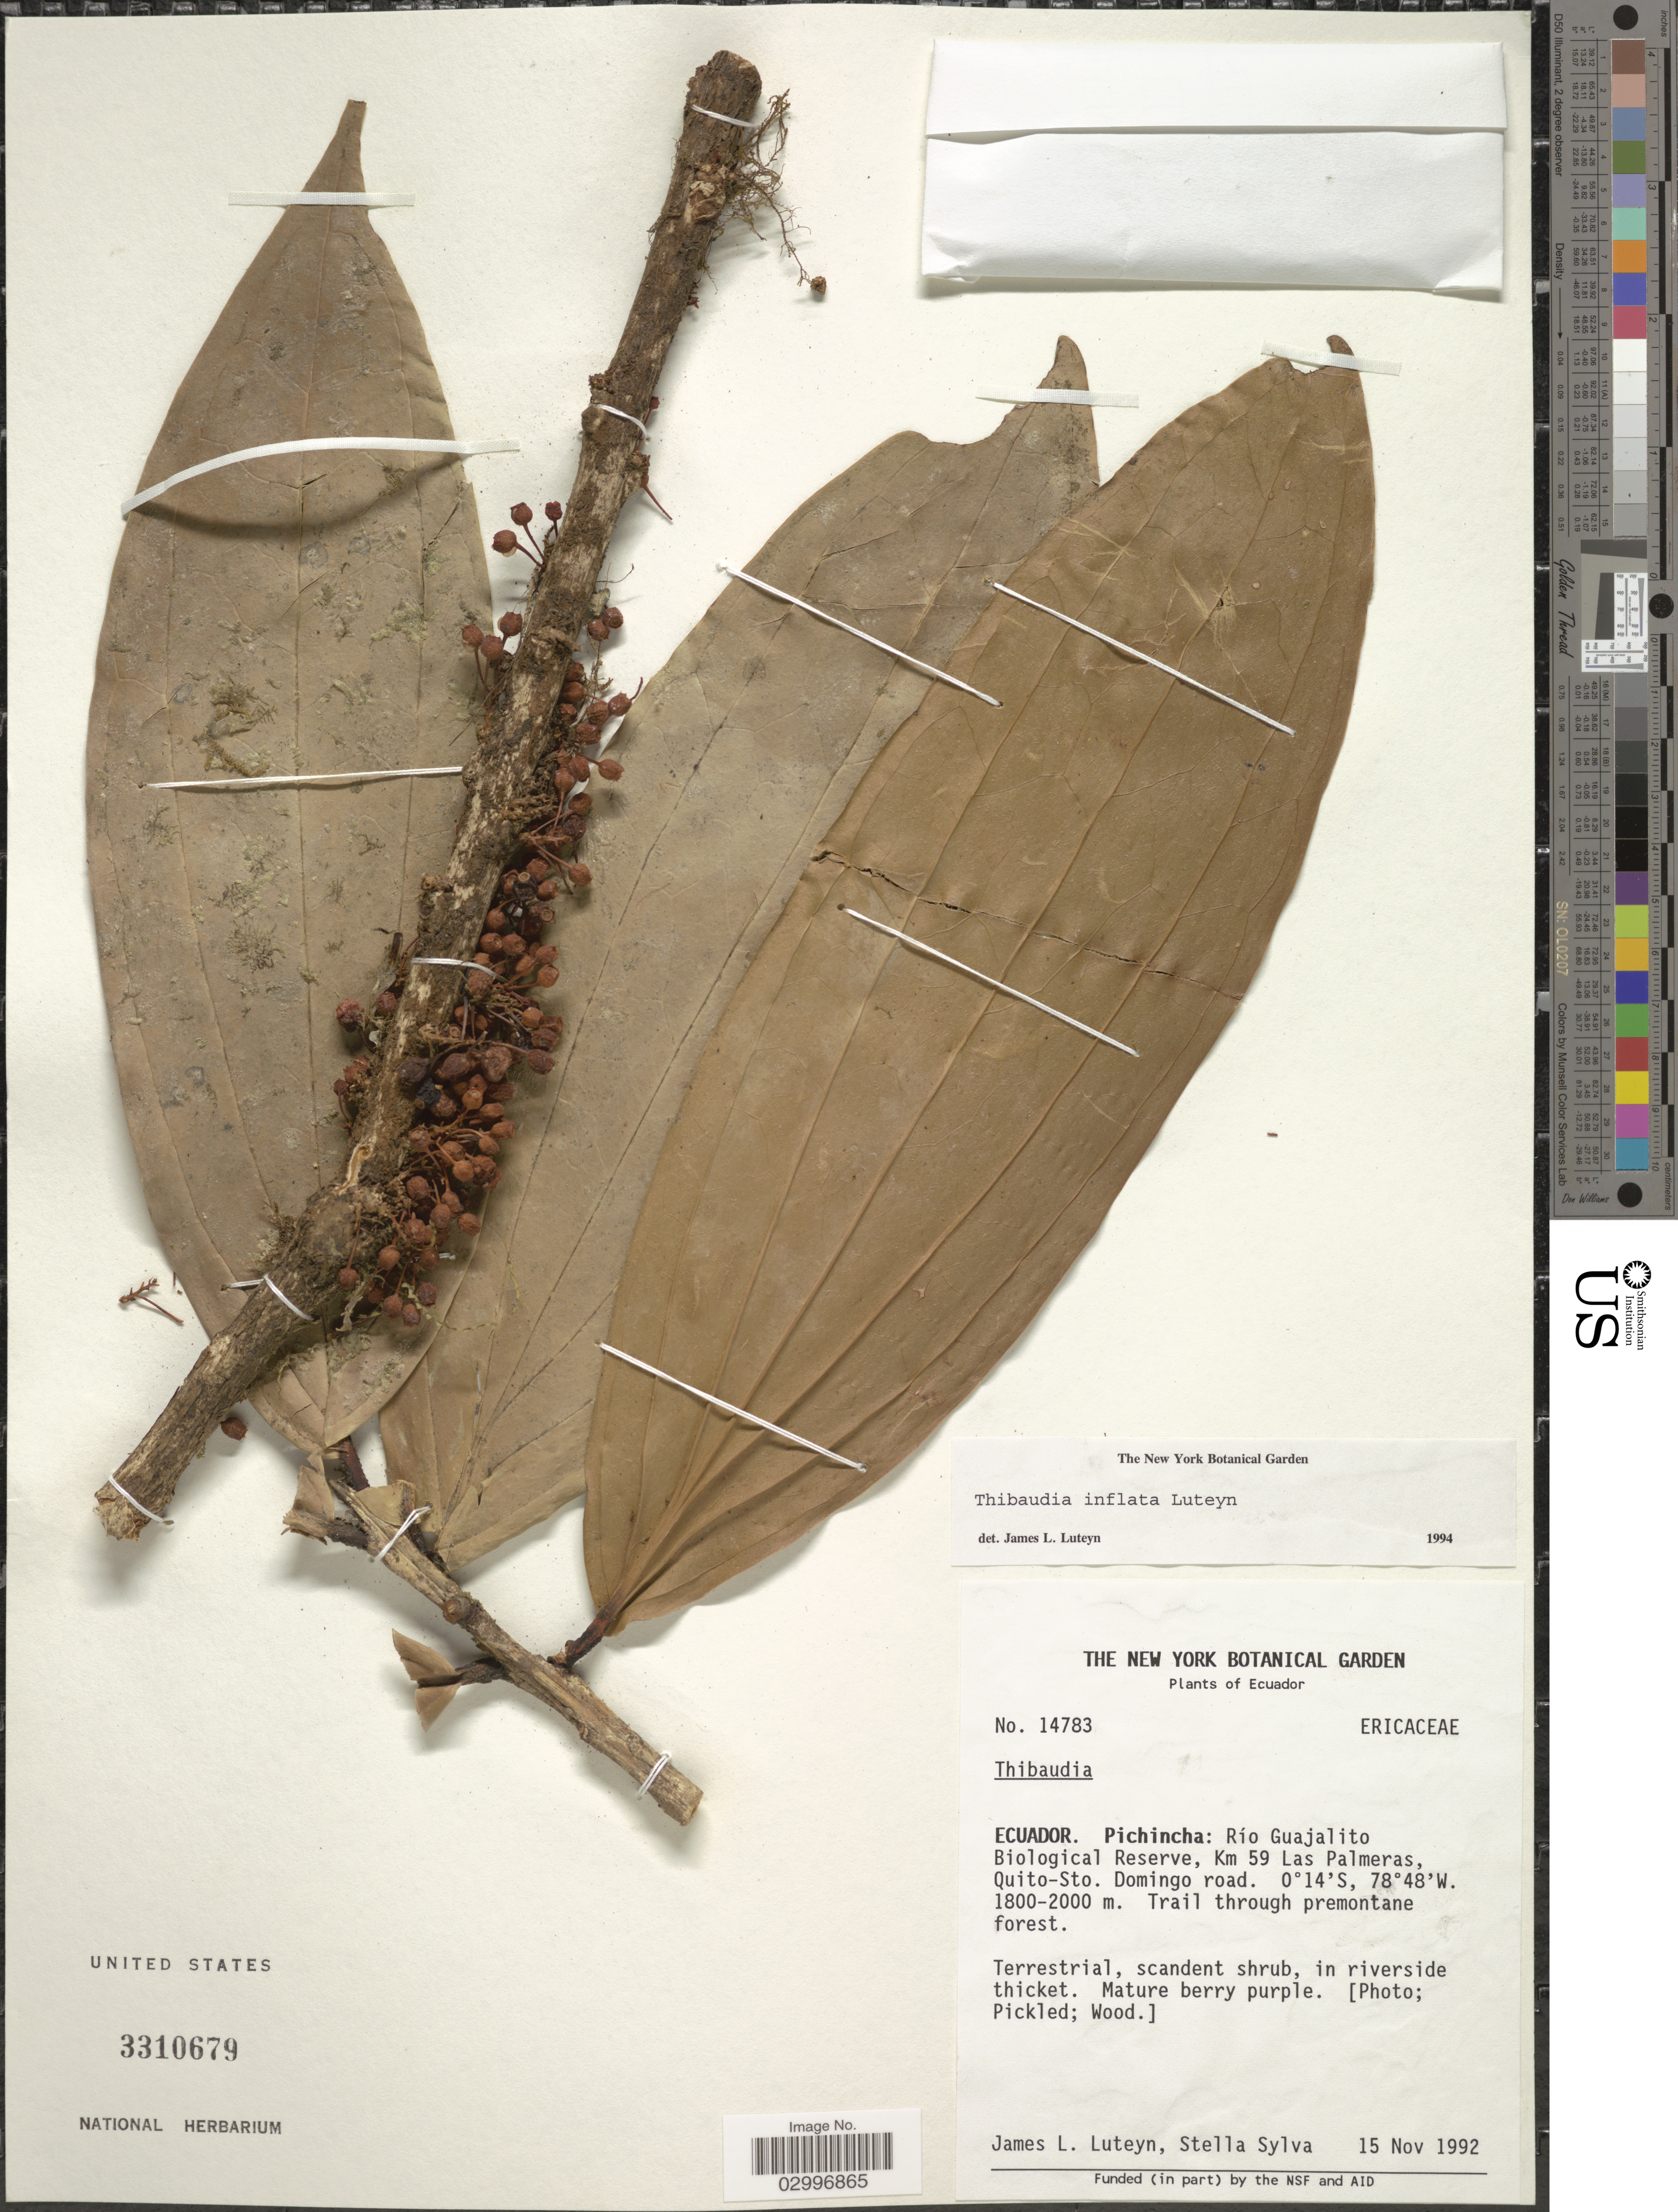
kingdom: Plantae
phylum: Tracheophyta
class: Magnoliopsida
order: Ericales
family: Ericaceae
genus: Thibaudia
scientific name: Thibaudia inflata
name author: Luteyn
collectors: J. Luteyn & S. Sylva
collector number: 14783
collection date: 1992-11-15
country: Ecuador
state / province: Pichincha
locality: Río Guajalito Biological Reserve, Km 59 Las Palmeras, Quito-Sto. Domingo. Domingo road.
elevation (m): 1800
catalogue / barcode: US 3310679